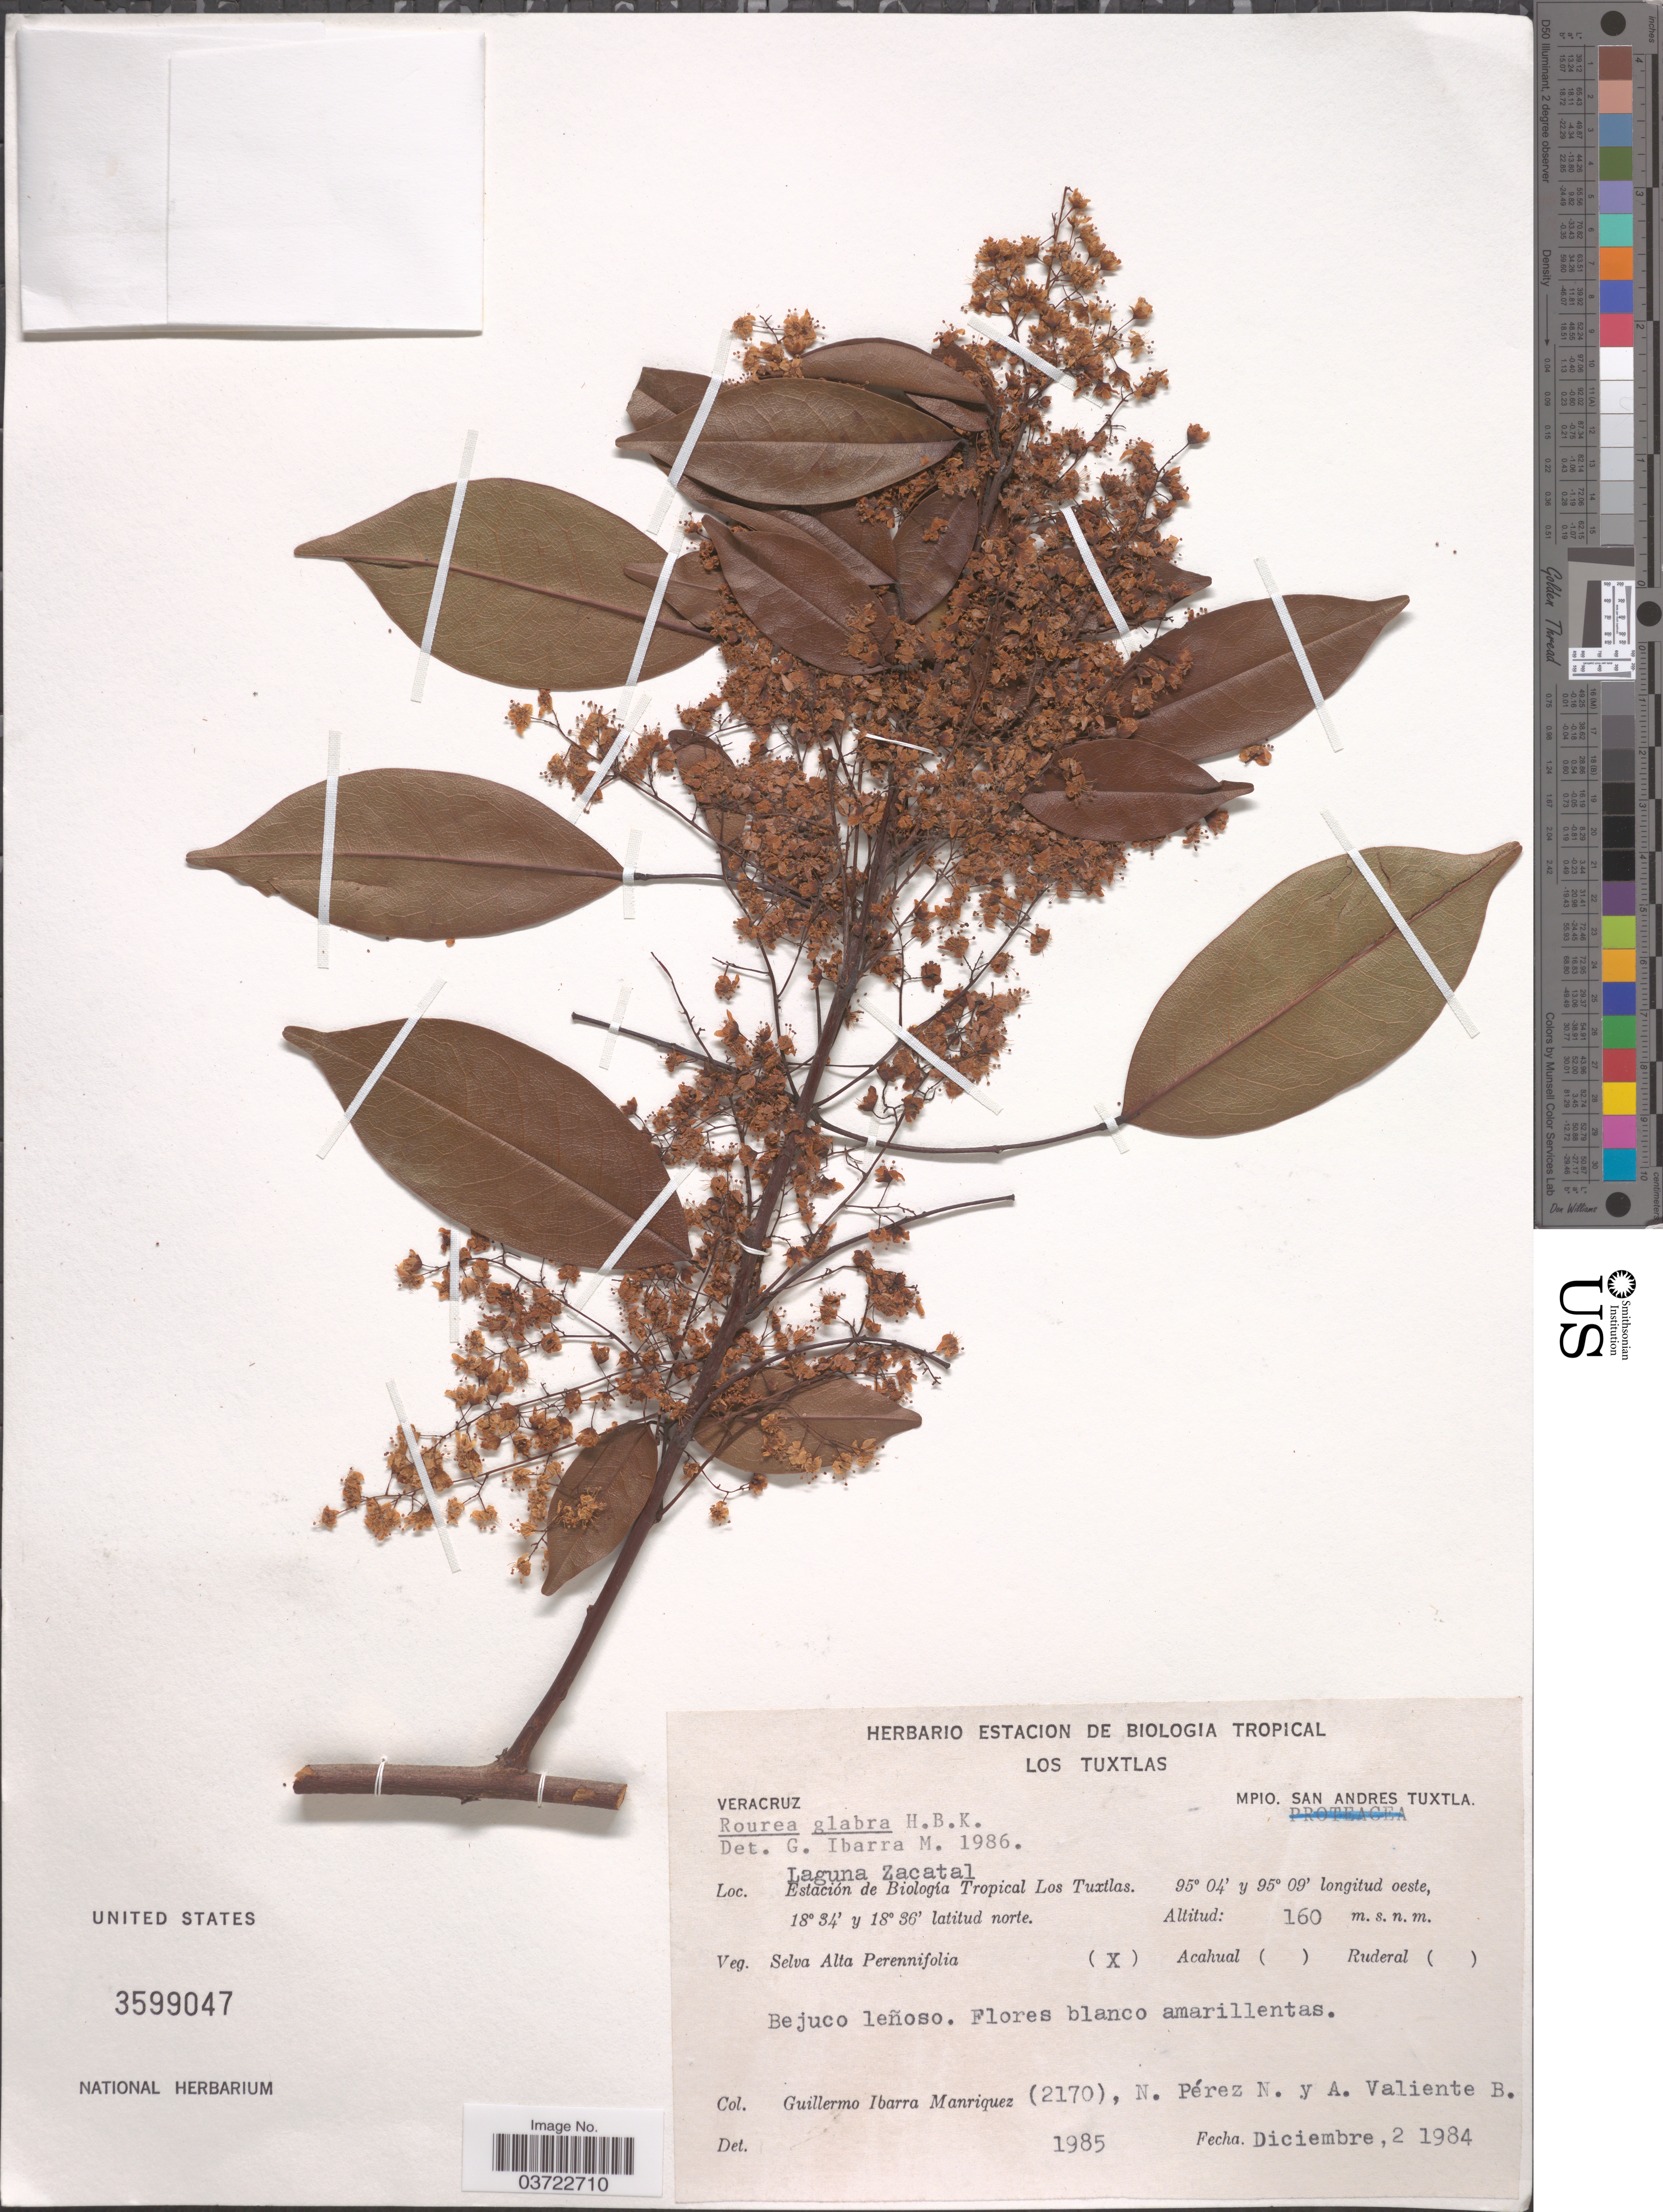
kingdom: Plantae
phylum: Tracheophyta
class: Magnoliopsida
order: Oxalidales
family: Connaraceae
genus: Rourea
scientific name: Rourea glabra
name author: Kunth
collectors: G. Ibarra M., N. Perez N. & A. Valiente B.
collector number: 2170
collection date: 1984-12-02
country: Mexico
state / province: Veracruz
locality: Veracruz, Mpio. San Andres Tuxtla. Laguna Zacatal. Estación de Biología Tropical Los Tuxtlas.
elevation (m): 160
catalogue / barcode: US 3599047